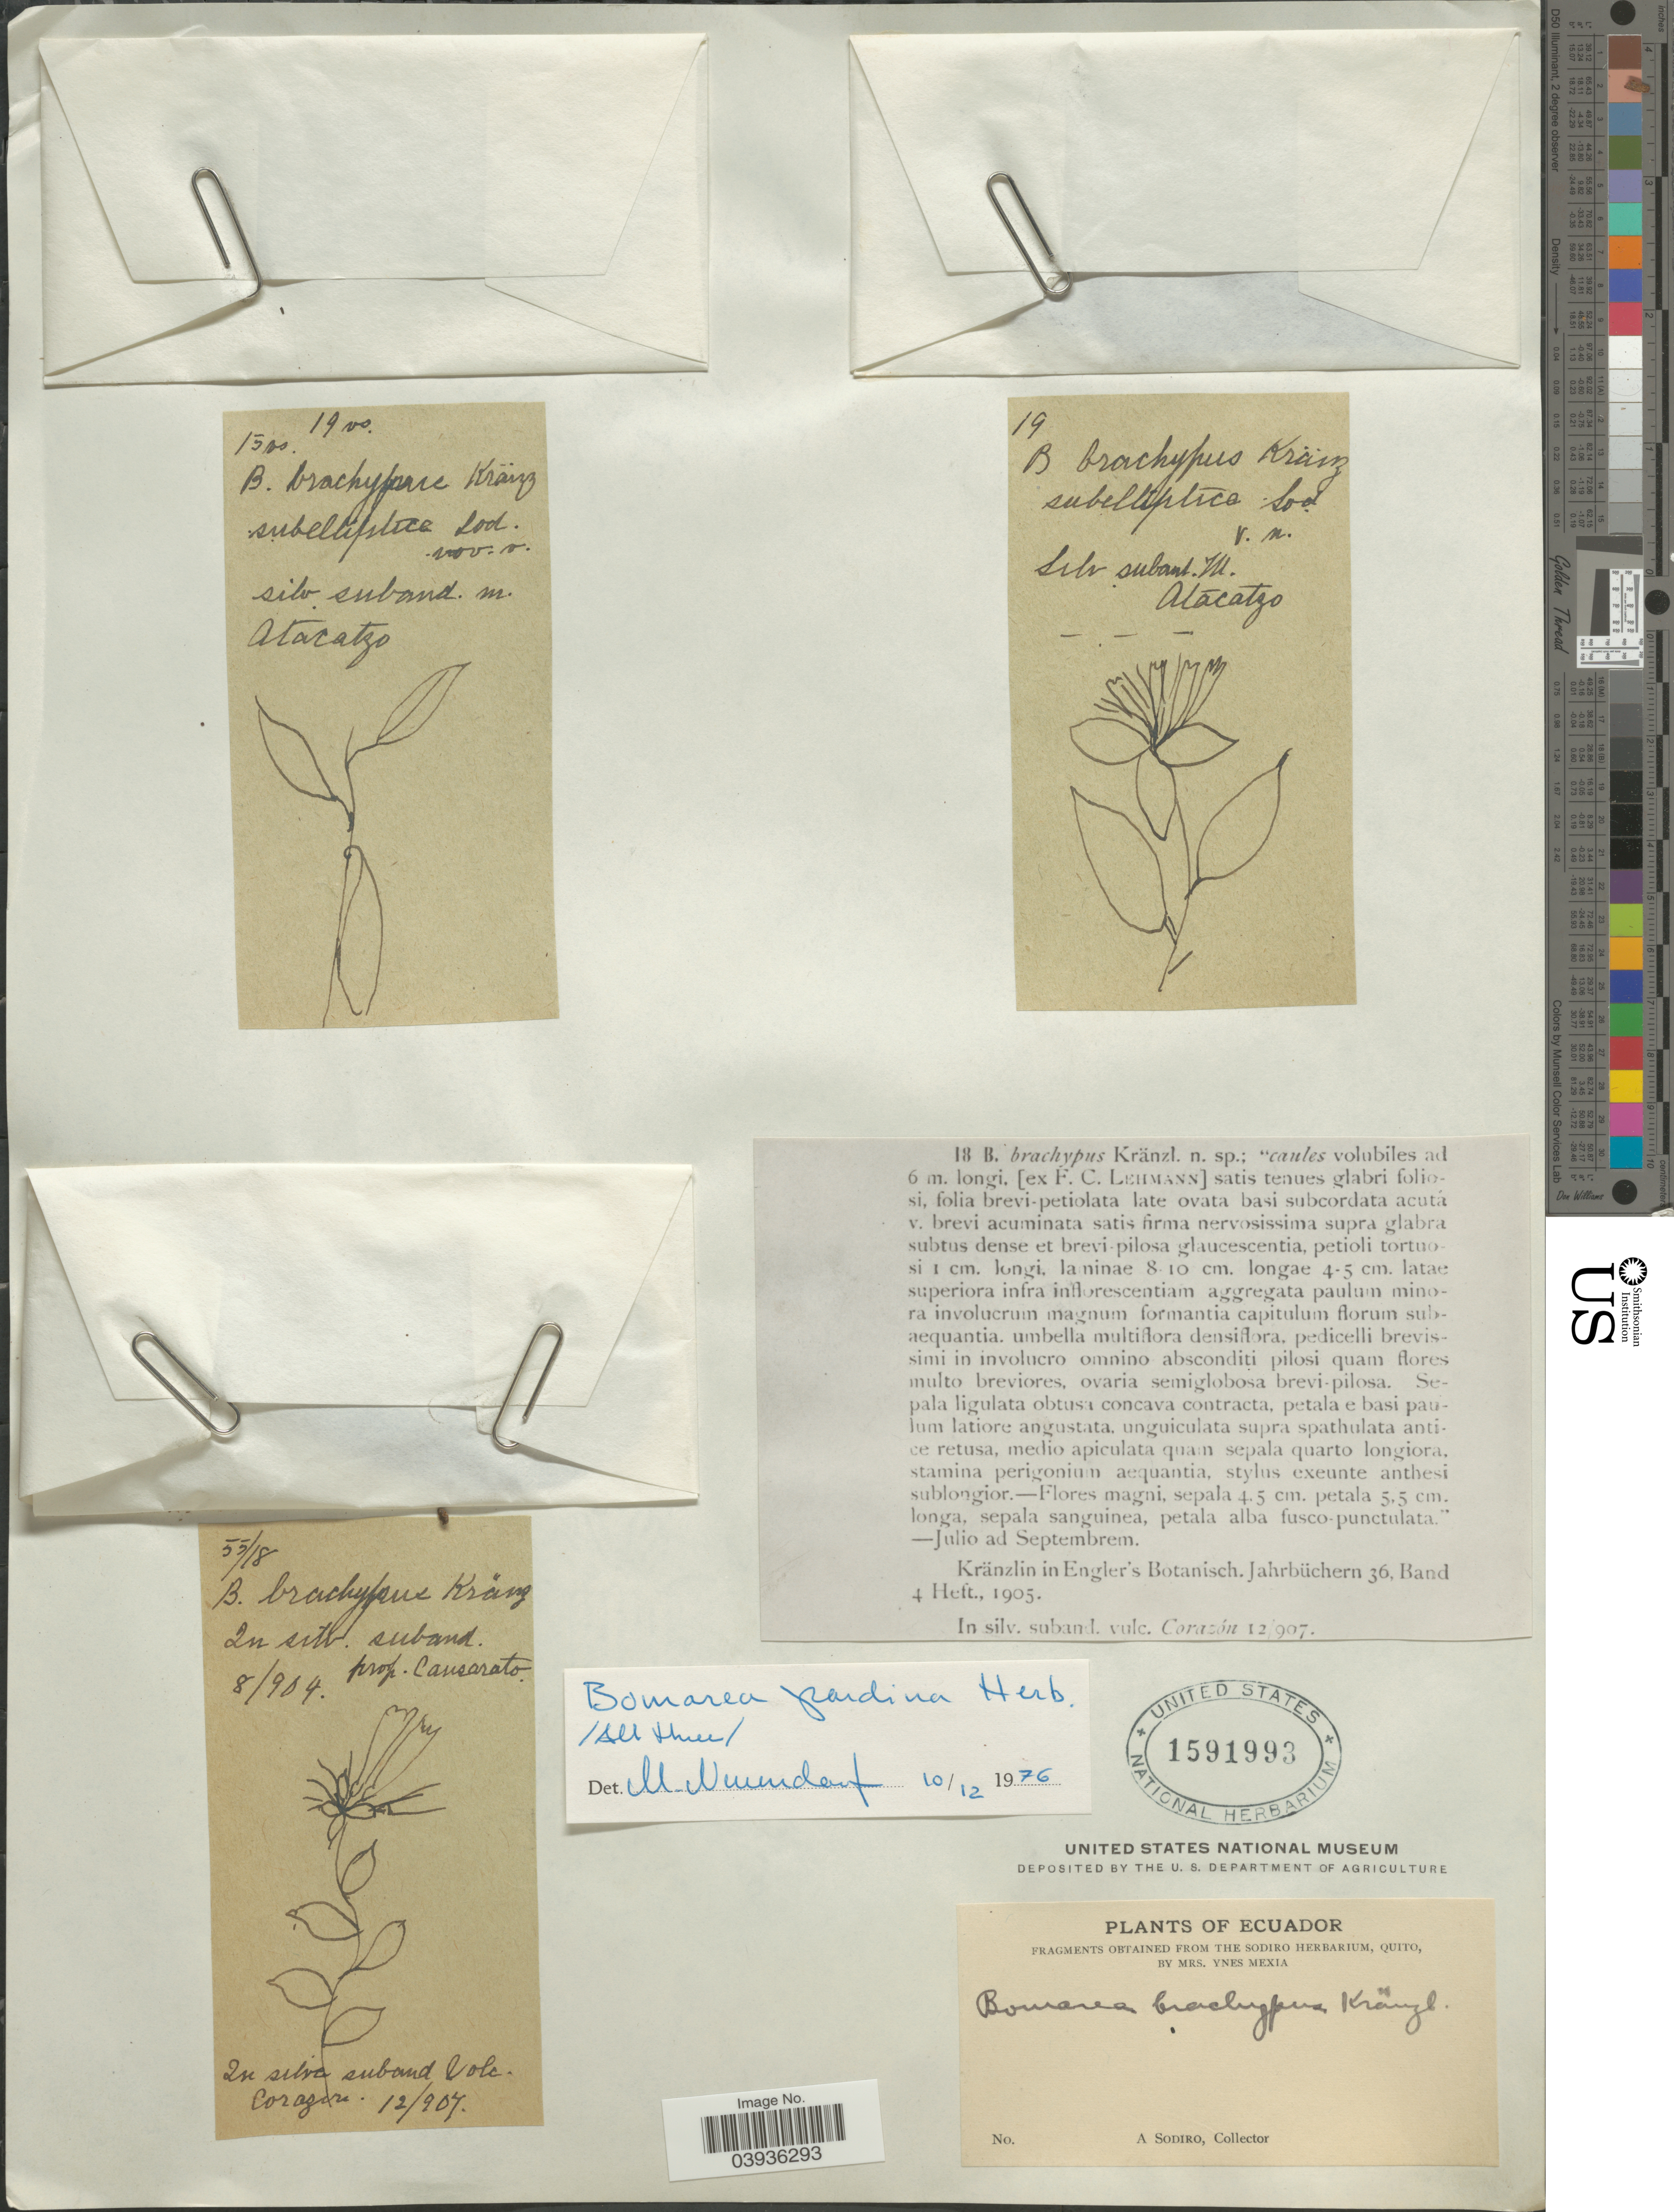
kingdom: Plantae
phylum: Tracheophyta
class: Liliopsida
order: Liliales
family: Alstroemeriaceae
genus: Bomarea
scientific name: Bomarea pardina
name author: Herb.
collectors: A. Sodiro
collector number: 55/18B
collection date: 1904-08/1907-12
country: Ecuador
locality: In silv. suband. prop. Causarato [interpreted]. In silve suband Volc. Corazon.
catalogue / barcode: US 1591993